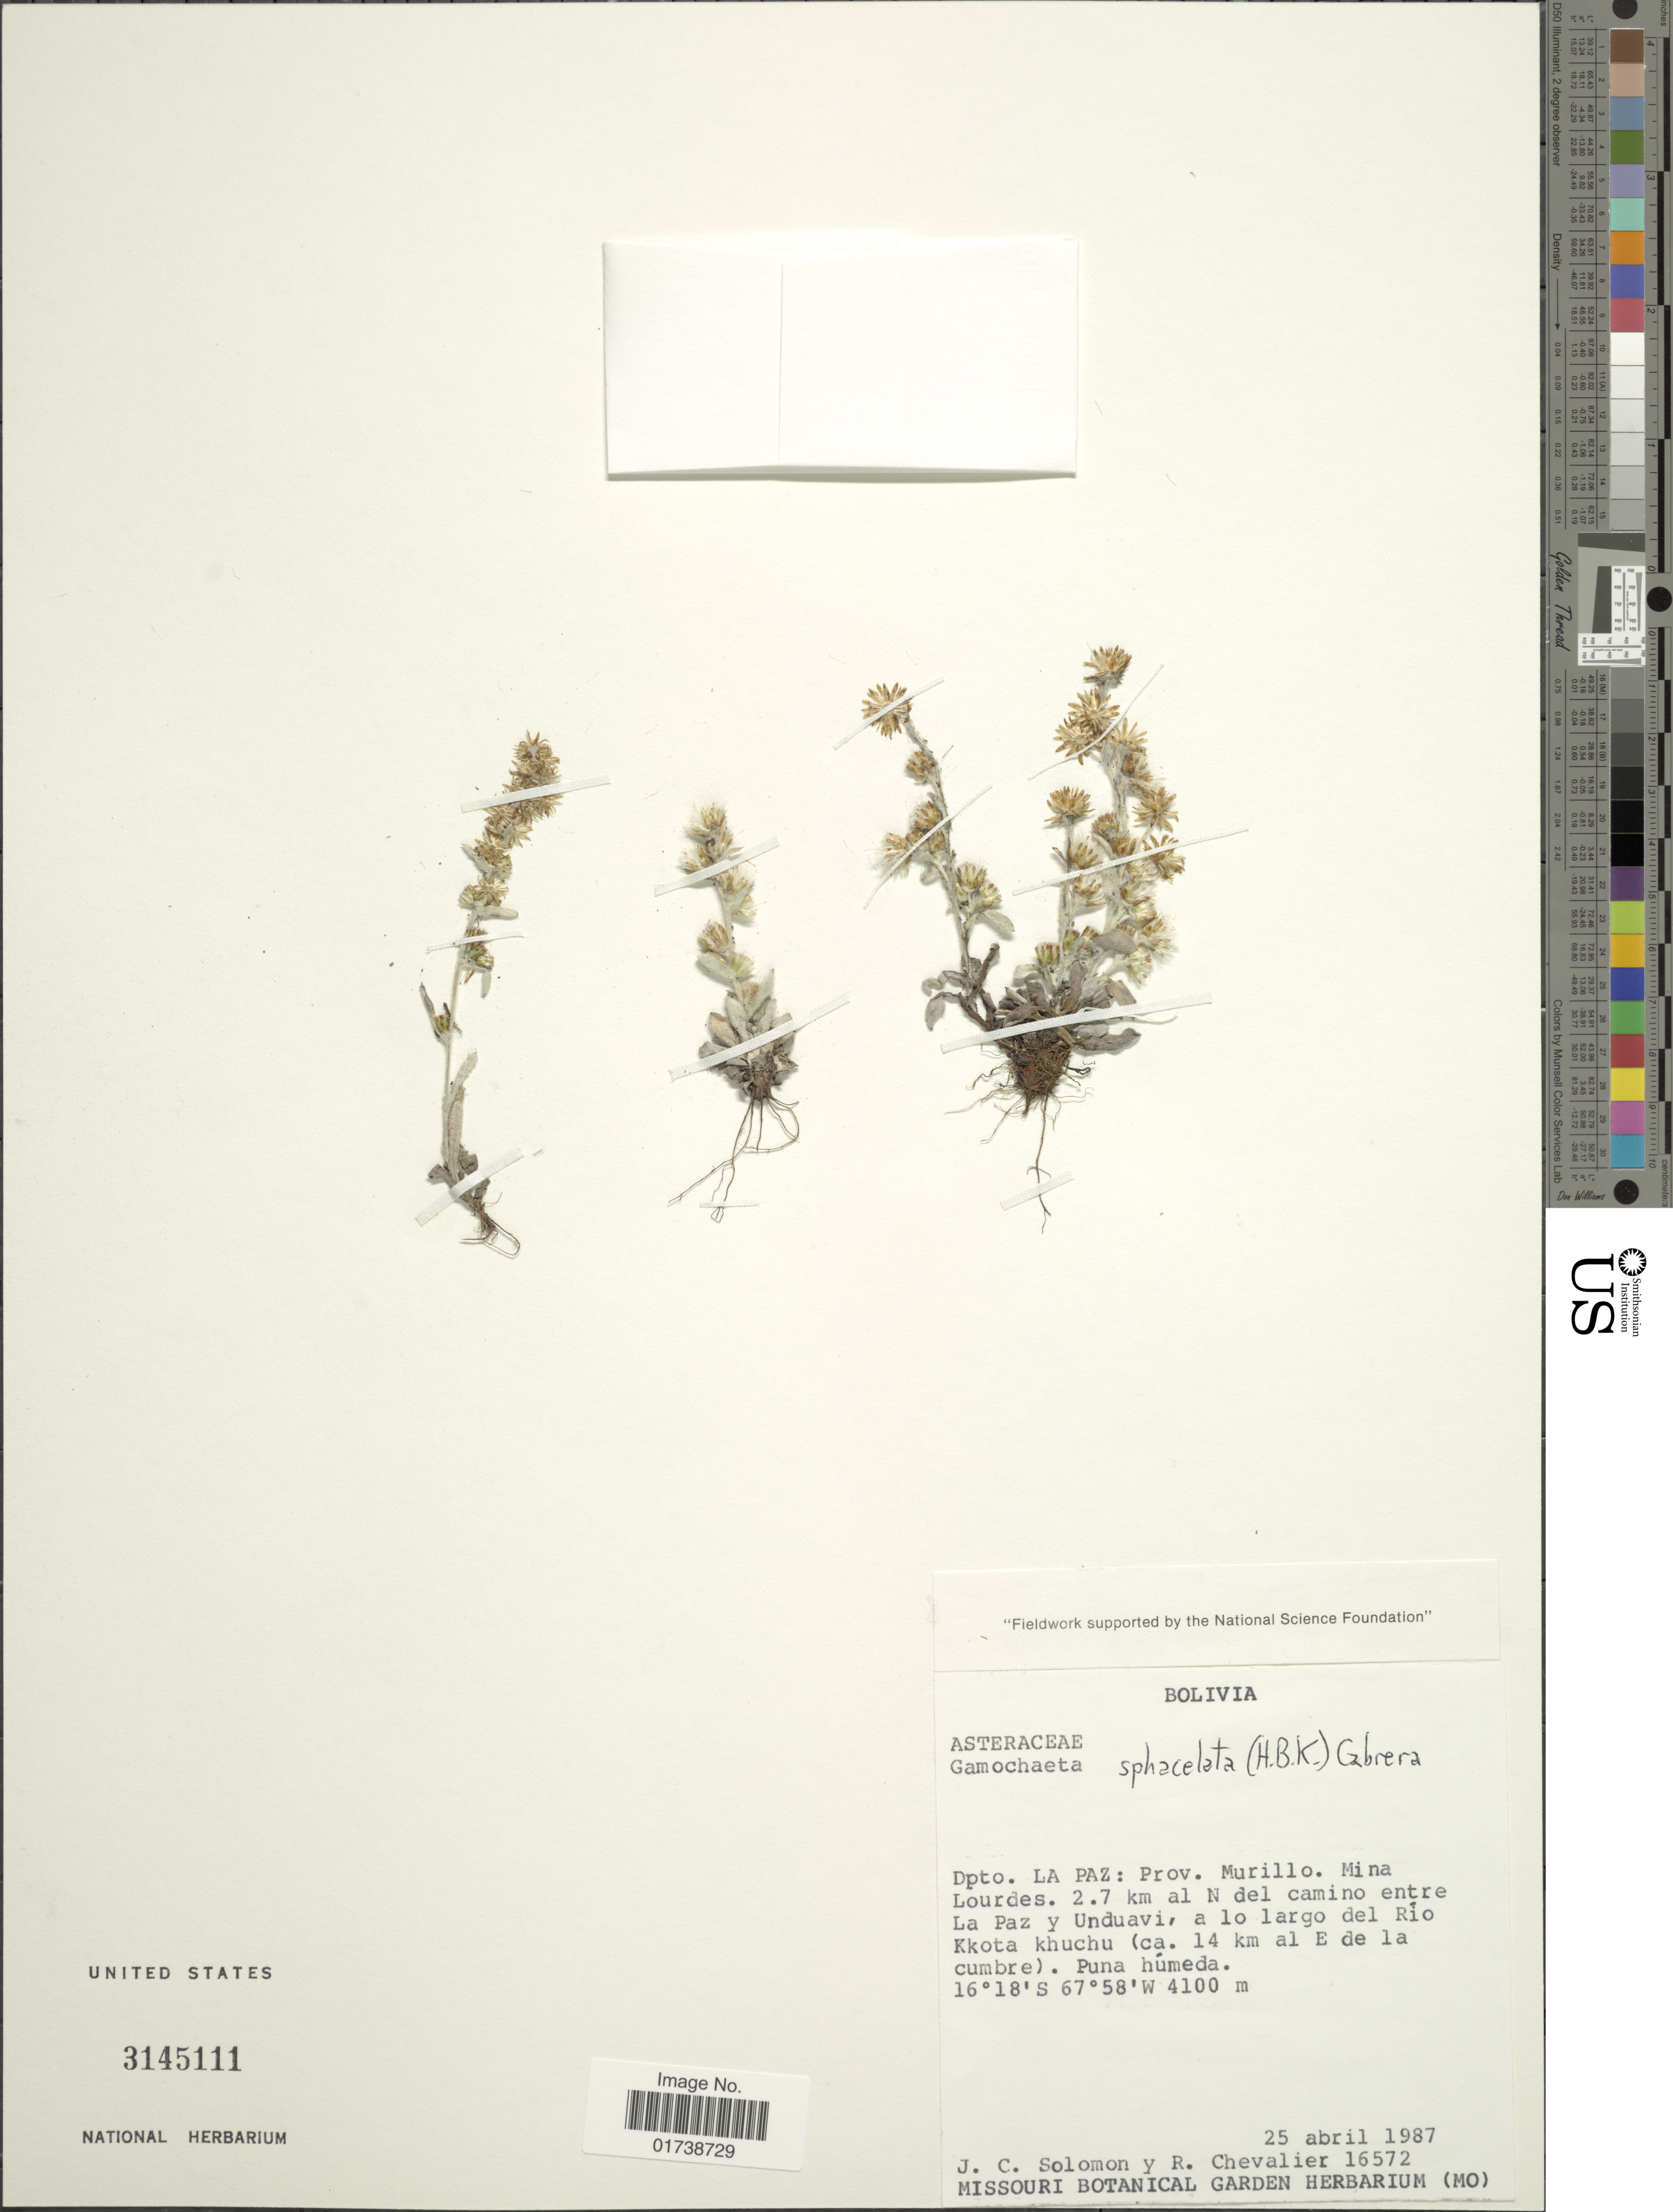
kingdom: Plantae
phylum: Tracheophyta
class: Magnoliopsida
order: Asterales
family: Asteraceae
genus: Gamochaeta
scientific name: Gamochaeta sphacilata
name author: (Kunth) Cabrera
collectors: J. C. Solomon & R. C. Chevalier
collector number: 16572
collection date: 1987-04-25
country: Bolivia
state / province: La Paz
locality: Prov. Murillo, Mina Lourdes, 2.7 km al N del camino entre La paz y Unduavi, a lo largo del Rio Kkota khuchu (ca. 14 km al E de la cumbre)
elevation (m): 4100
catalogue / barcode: US 3145111